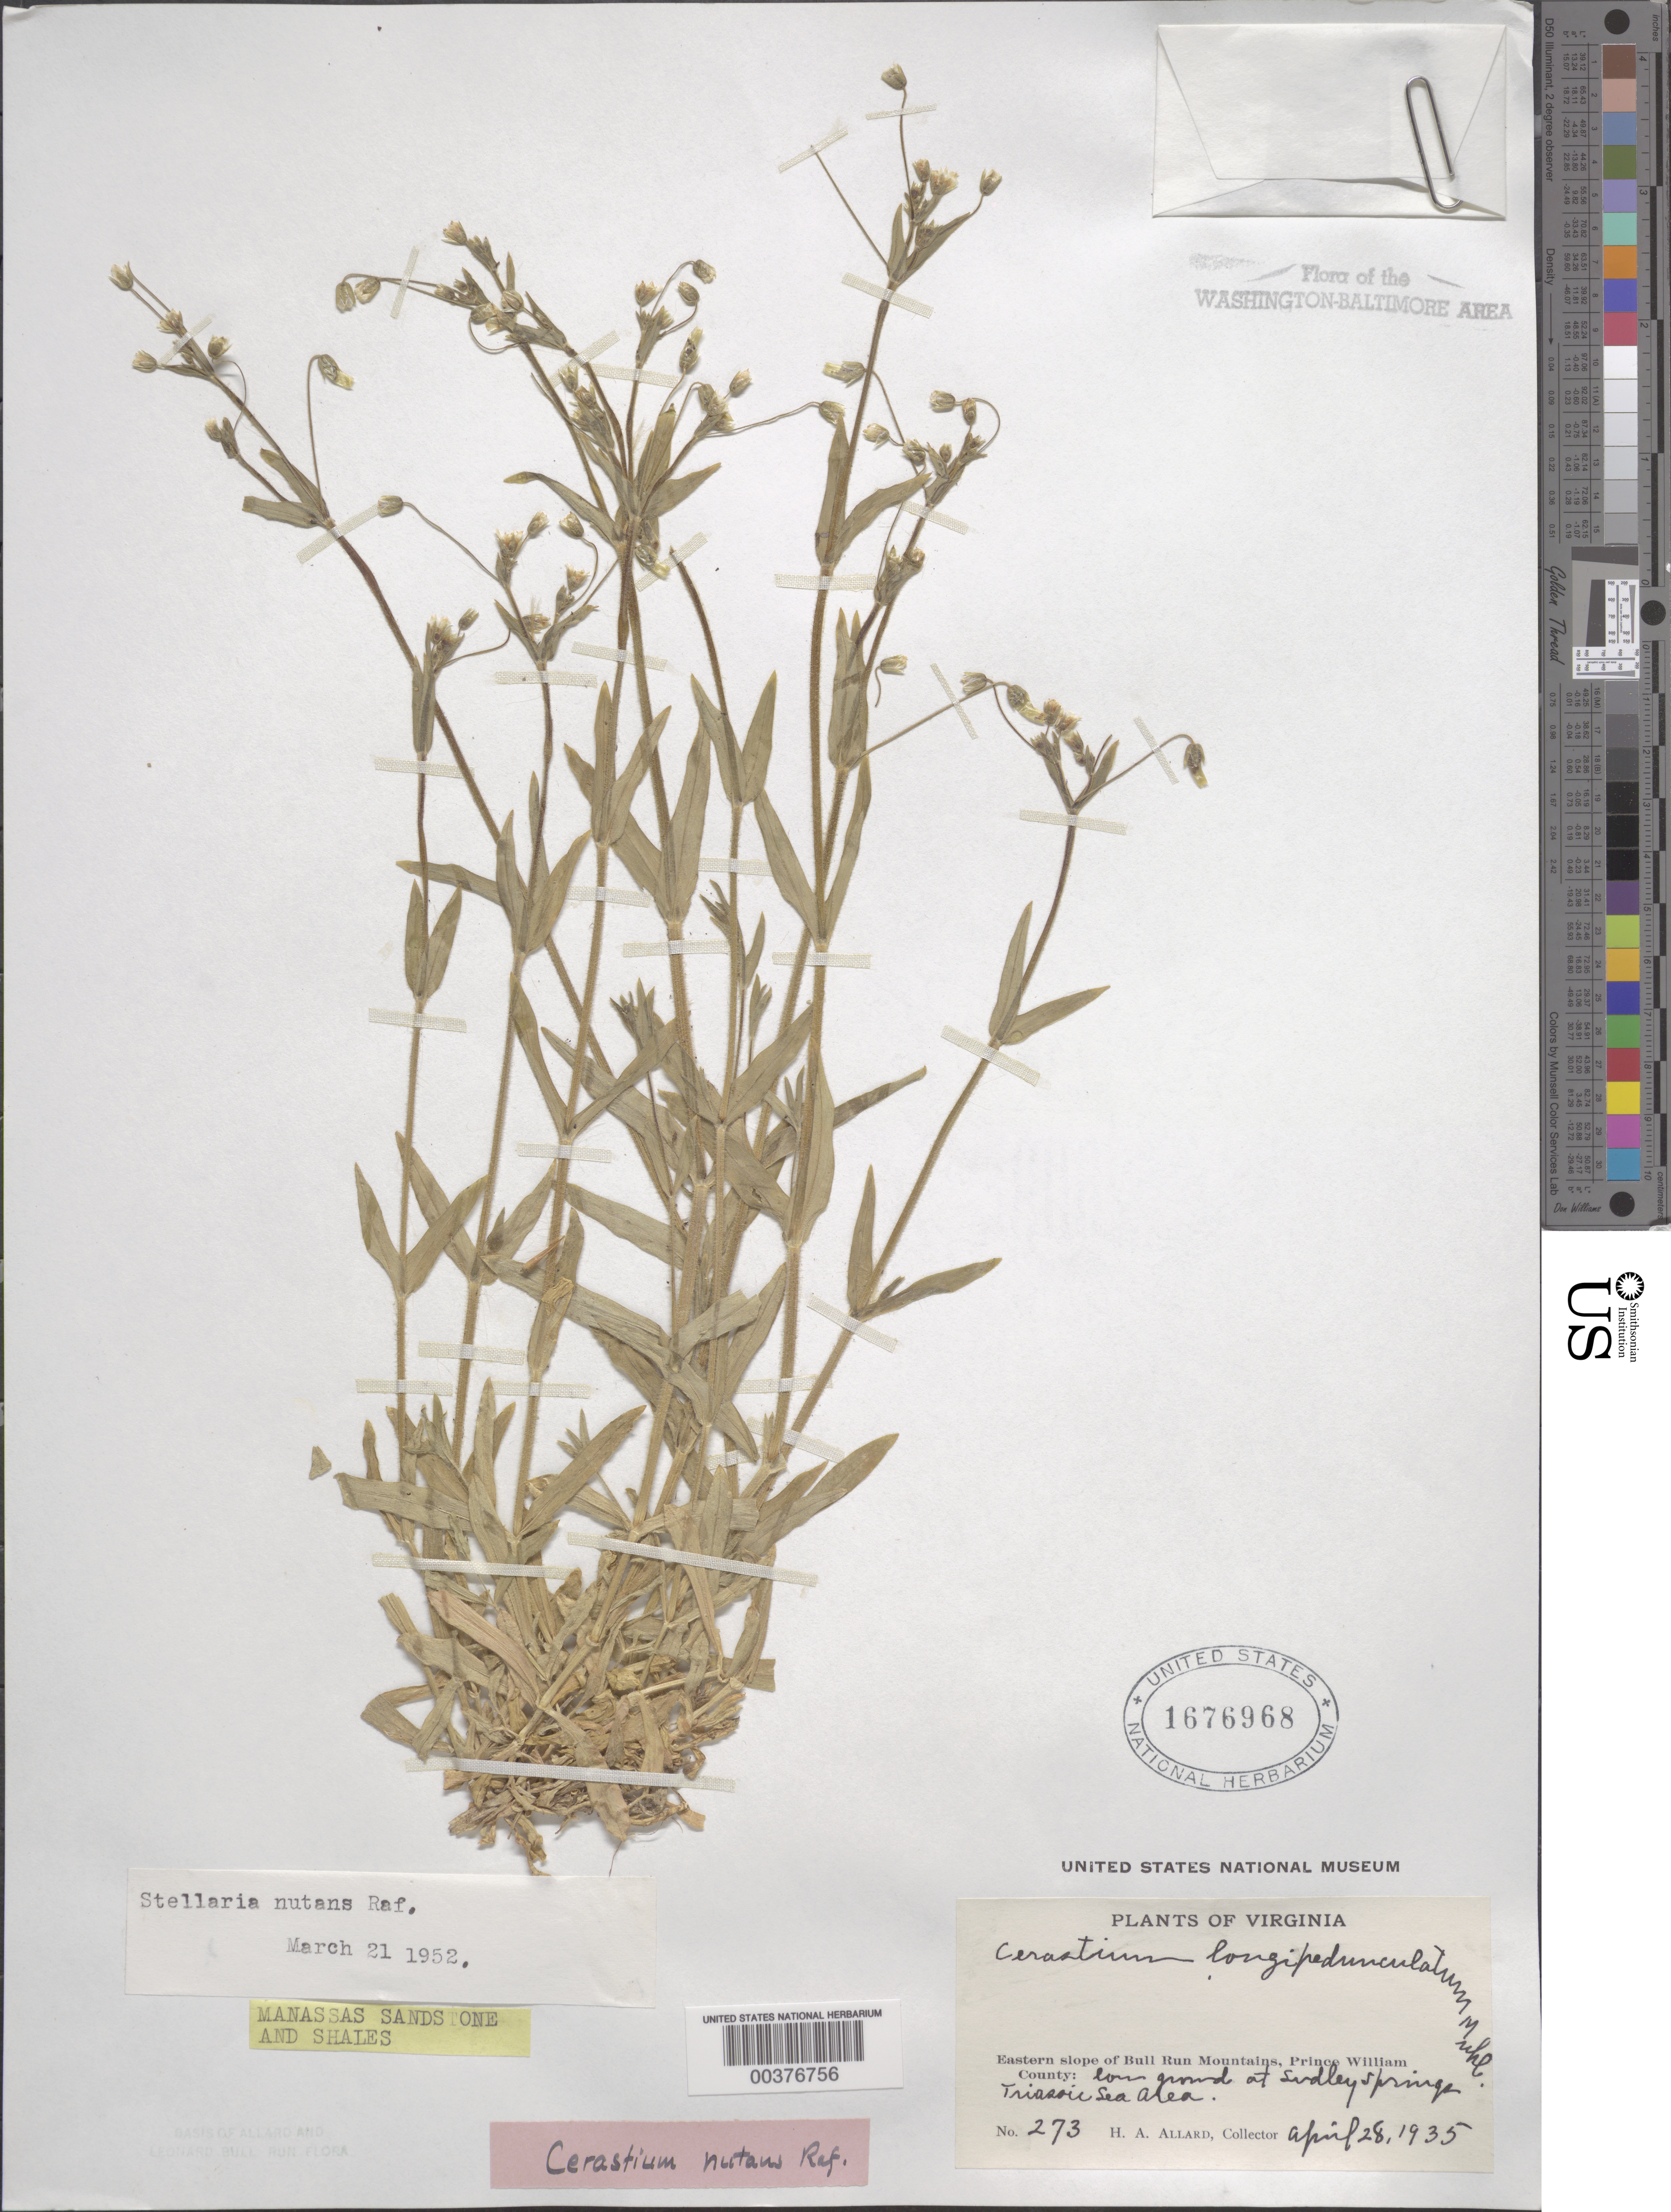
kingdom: Plantae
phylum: Tracheophyta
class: Magnoliopsida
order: Caryophyllales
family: Caryophyllaceae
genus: Cerastium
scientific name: Cerastium nutans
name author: Raf.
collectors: H. A. Allard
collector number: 273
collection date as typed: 28 Apr 1935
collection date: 1935-04-28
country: United States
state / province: Virginia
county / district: Prince William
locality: Sudley Springs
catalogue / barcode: US 1676968